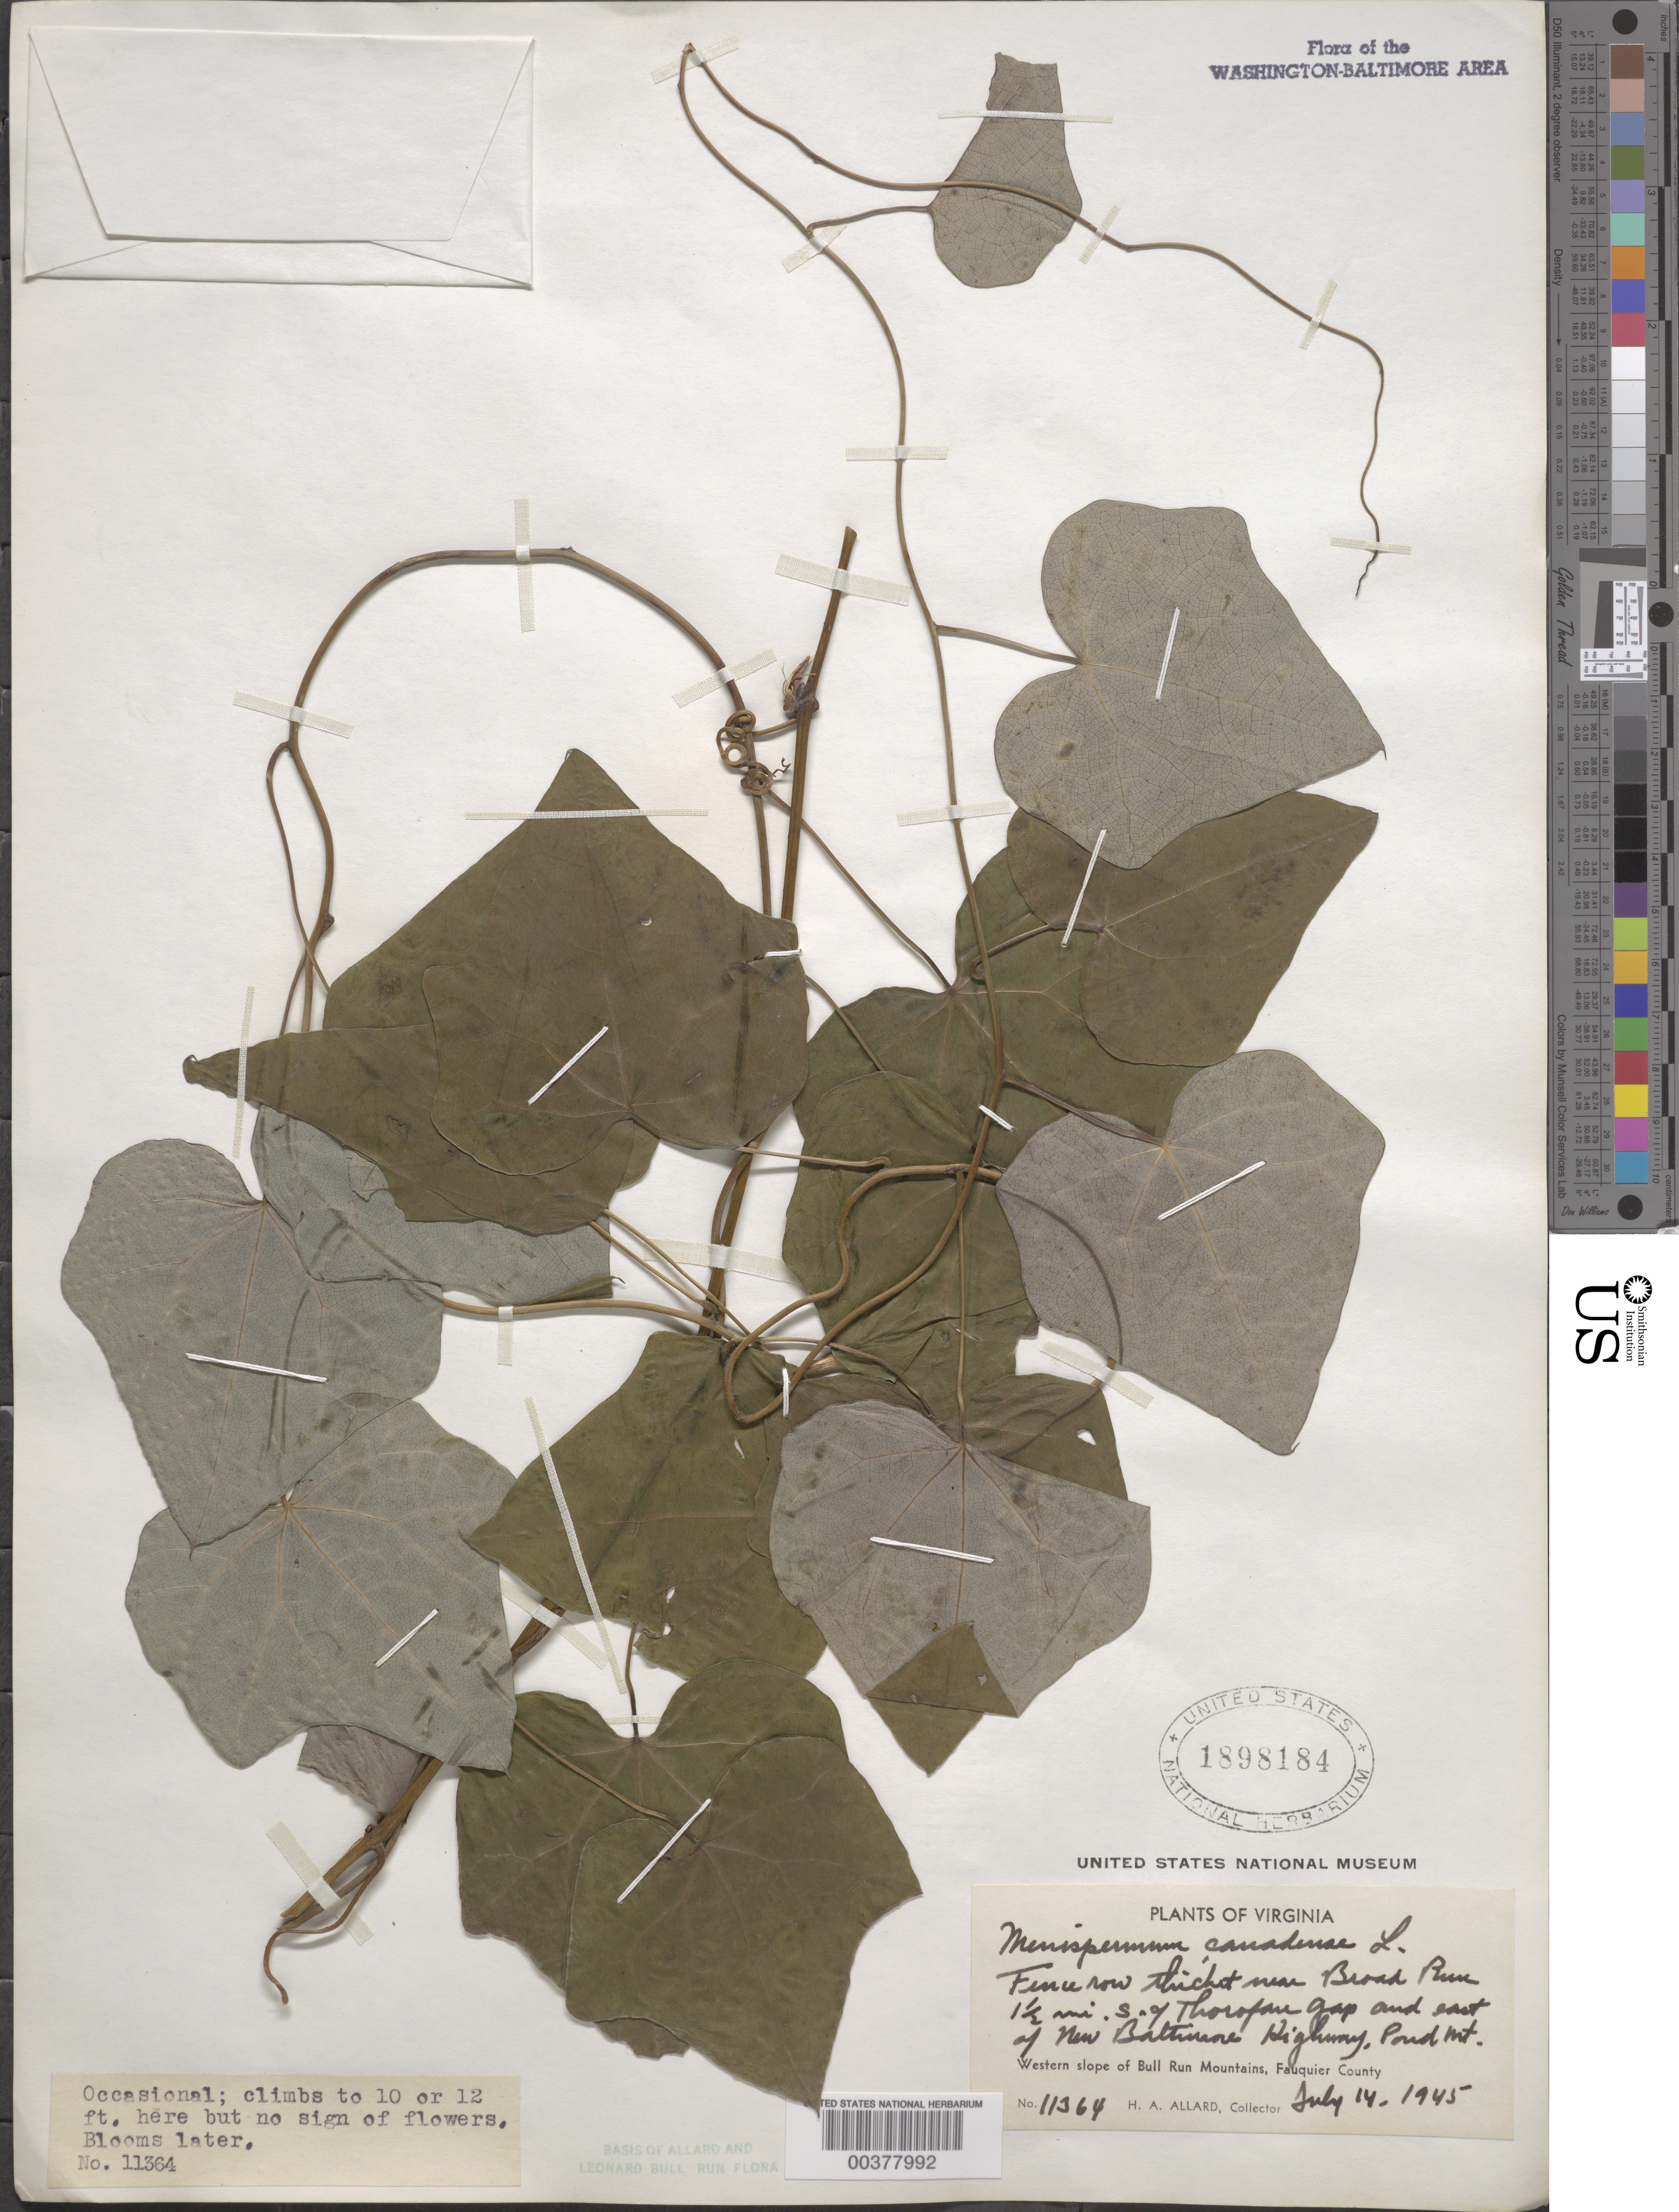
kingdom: Plantae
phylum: Tracheophyta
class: Magnoliopsida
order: Ranunculales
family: Menispermaceae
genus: Menispermum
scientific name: Menispermum canadense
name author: L.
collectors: H. A. Allard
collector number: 11364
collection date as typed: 14 Jul 1945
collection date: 1945-07-14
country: United States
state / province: Virginia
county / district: Fauquier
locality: Broad Run, south of Thorofare Gap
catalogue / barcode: US 1898184